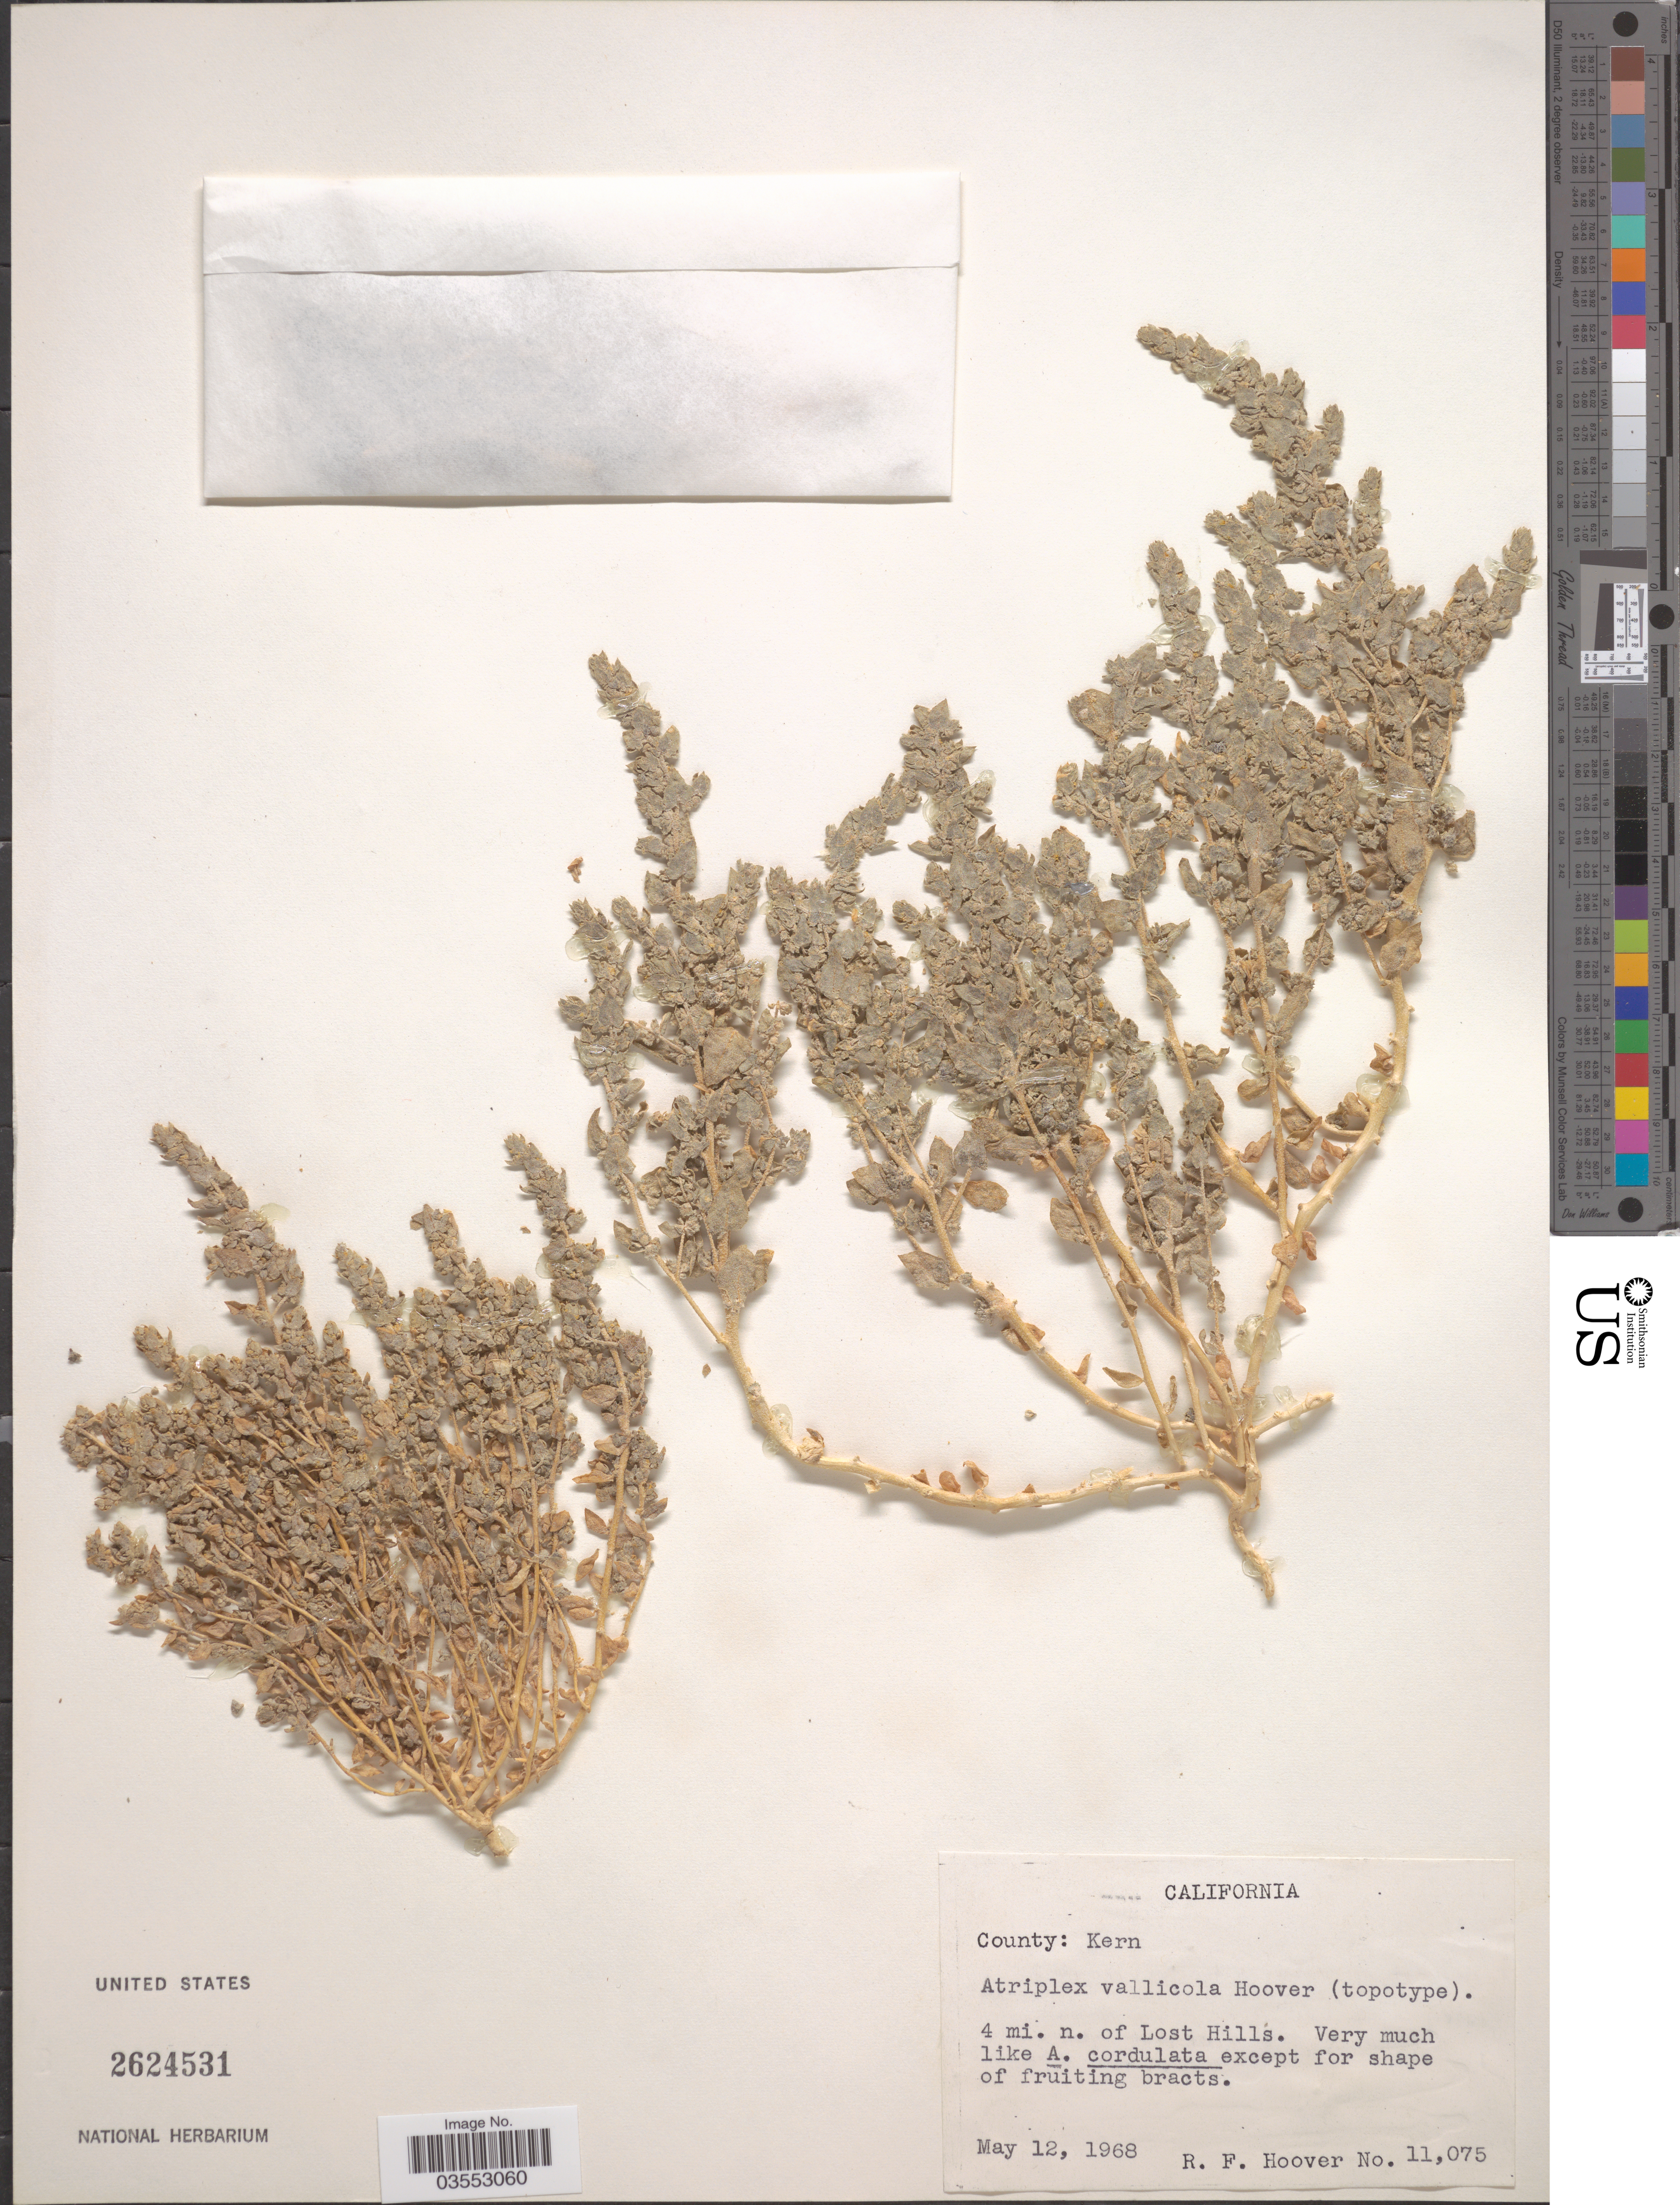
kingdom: Plantae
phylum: Tracheophyta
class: Magnoliopsida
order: Caryophyllales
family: Amaranthaceae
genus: Atriplex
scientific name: Atriplex vallicola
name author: Hoover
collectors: R. F. Hoover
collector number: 11075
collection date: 1968-05-12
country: United States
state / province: California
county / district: Kern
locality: County: Kern. 4 mi. n. of Lost Hills.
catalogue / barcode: US 2624531